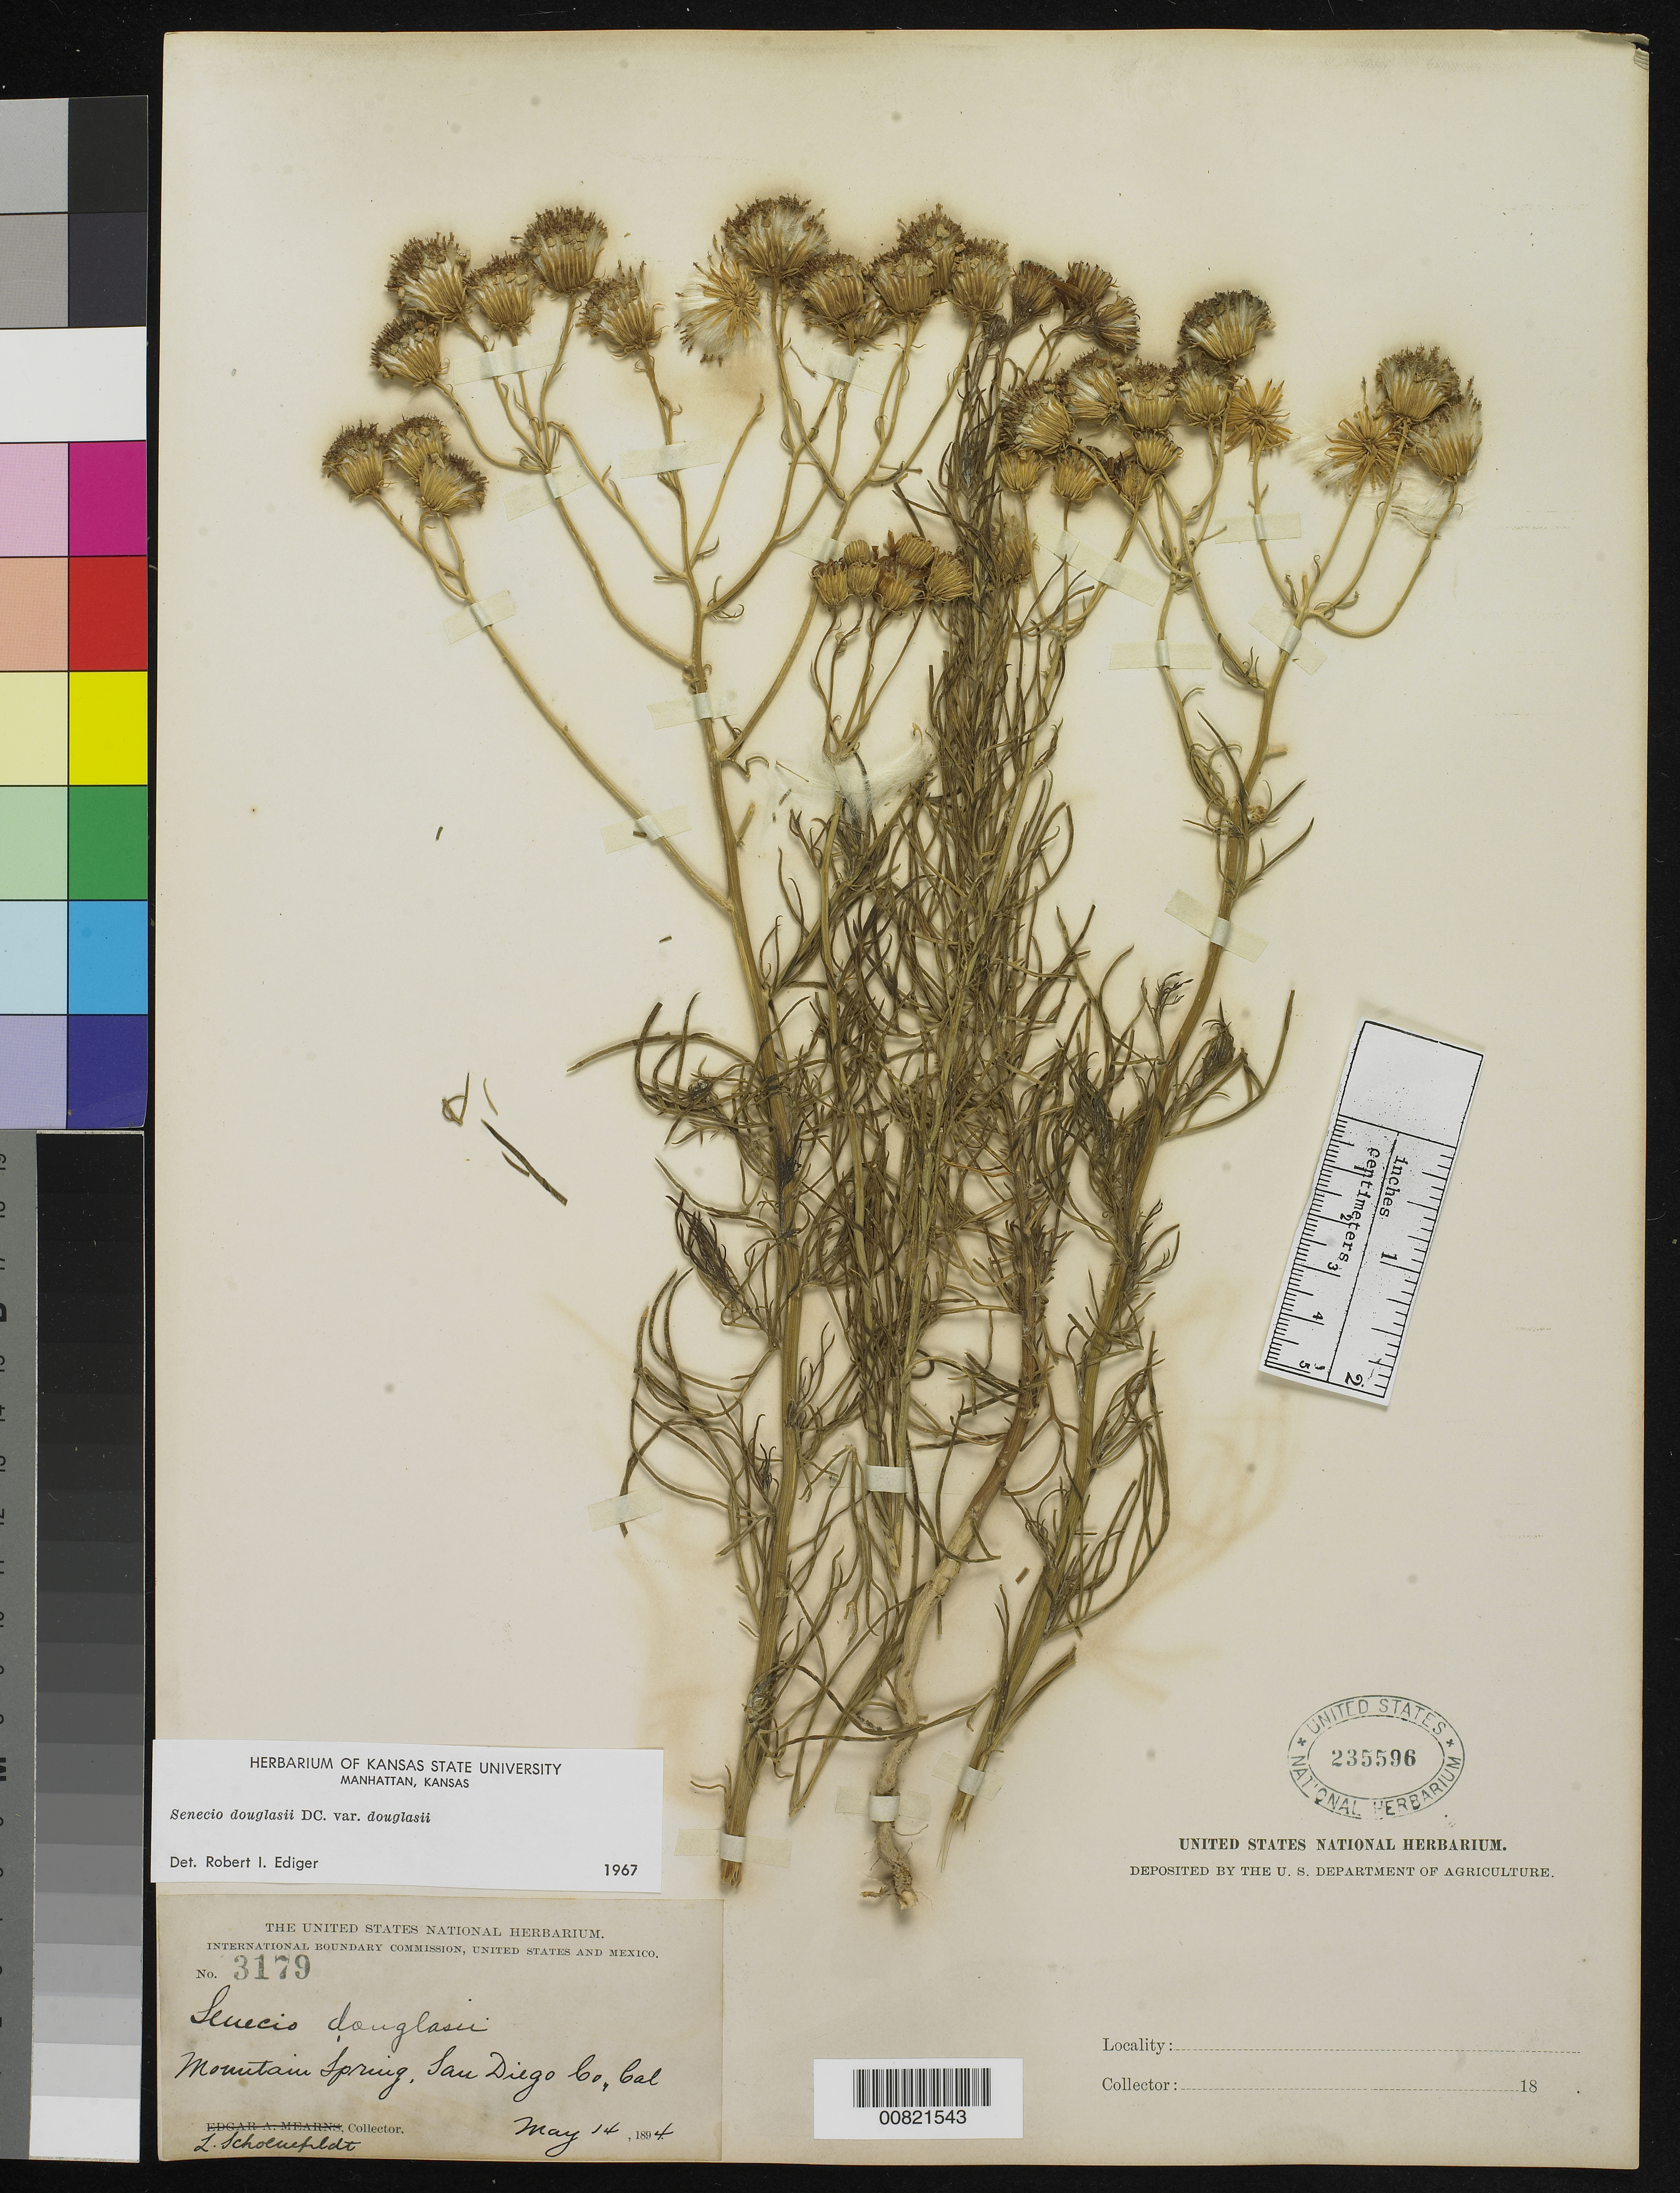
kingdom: Plantae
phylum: Tracheophyta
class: Magnoliopsida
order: Asterales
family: Asteraceae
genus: Senecio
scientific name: Senecio flaccidus var. douglasii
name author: (DC.) B.L. Turner & T.M. Barkley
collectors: L. Schoenfeldt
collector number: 3179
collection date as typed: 14 May 1894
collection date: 1894-05-14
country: United States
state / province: California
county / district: San Diego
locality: Mountain Spring, San Diego County, California.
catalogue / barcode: US 235596